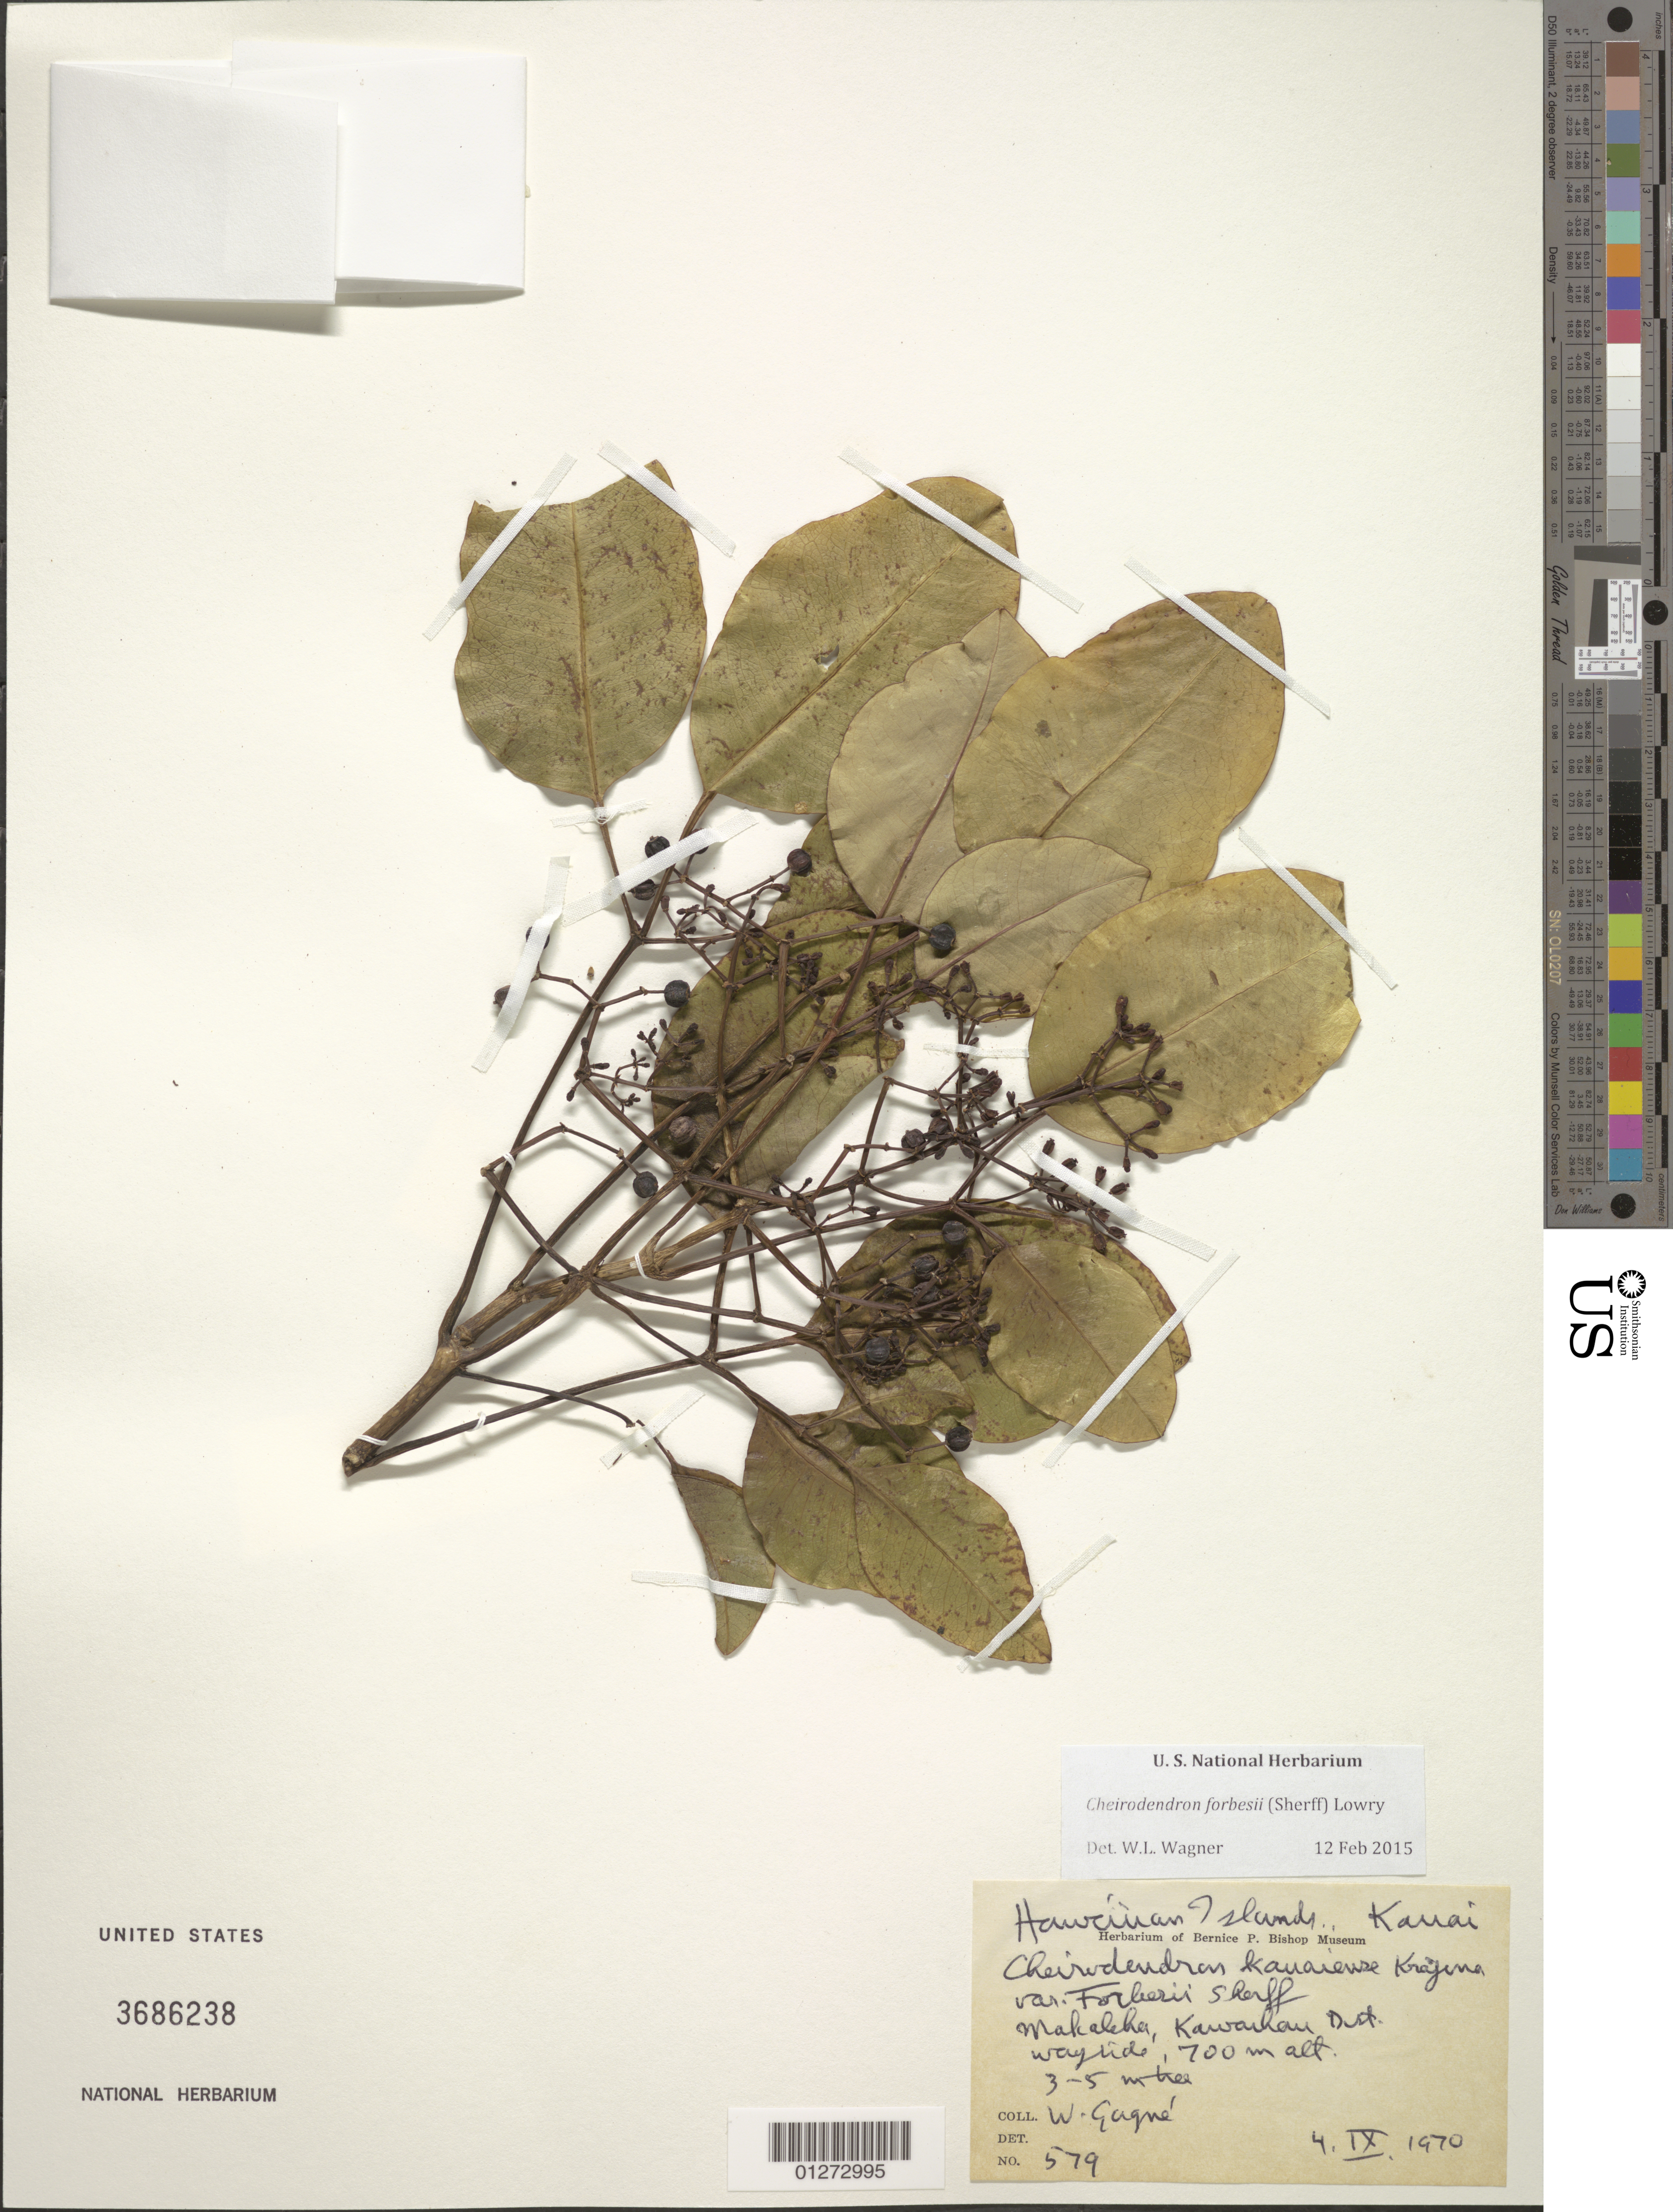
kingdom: Plantae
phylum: Tracheophyta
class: Magnoliopsida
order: Apiales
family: Araliaceae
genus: Cheirodendron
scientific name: Cheirodendron forbesii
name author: (Sherff) Lowry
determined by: Wagner, W. L., (BOT), Smithsonian Institution - National Museum of Natural History (UNITED STATES)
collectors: W. Gagne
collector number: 579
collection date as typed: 4-IX-70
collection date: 1970-09-04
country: United States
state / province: Hawaii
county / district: Kauai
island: Kaua'i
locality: Kawaihau District, Makaleha.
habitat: Wayside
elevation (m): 700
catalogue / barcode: US 3686238